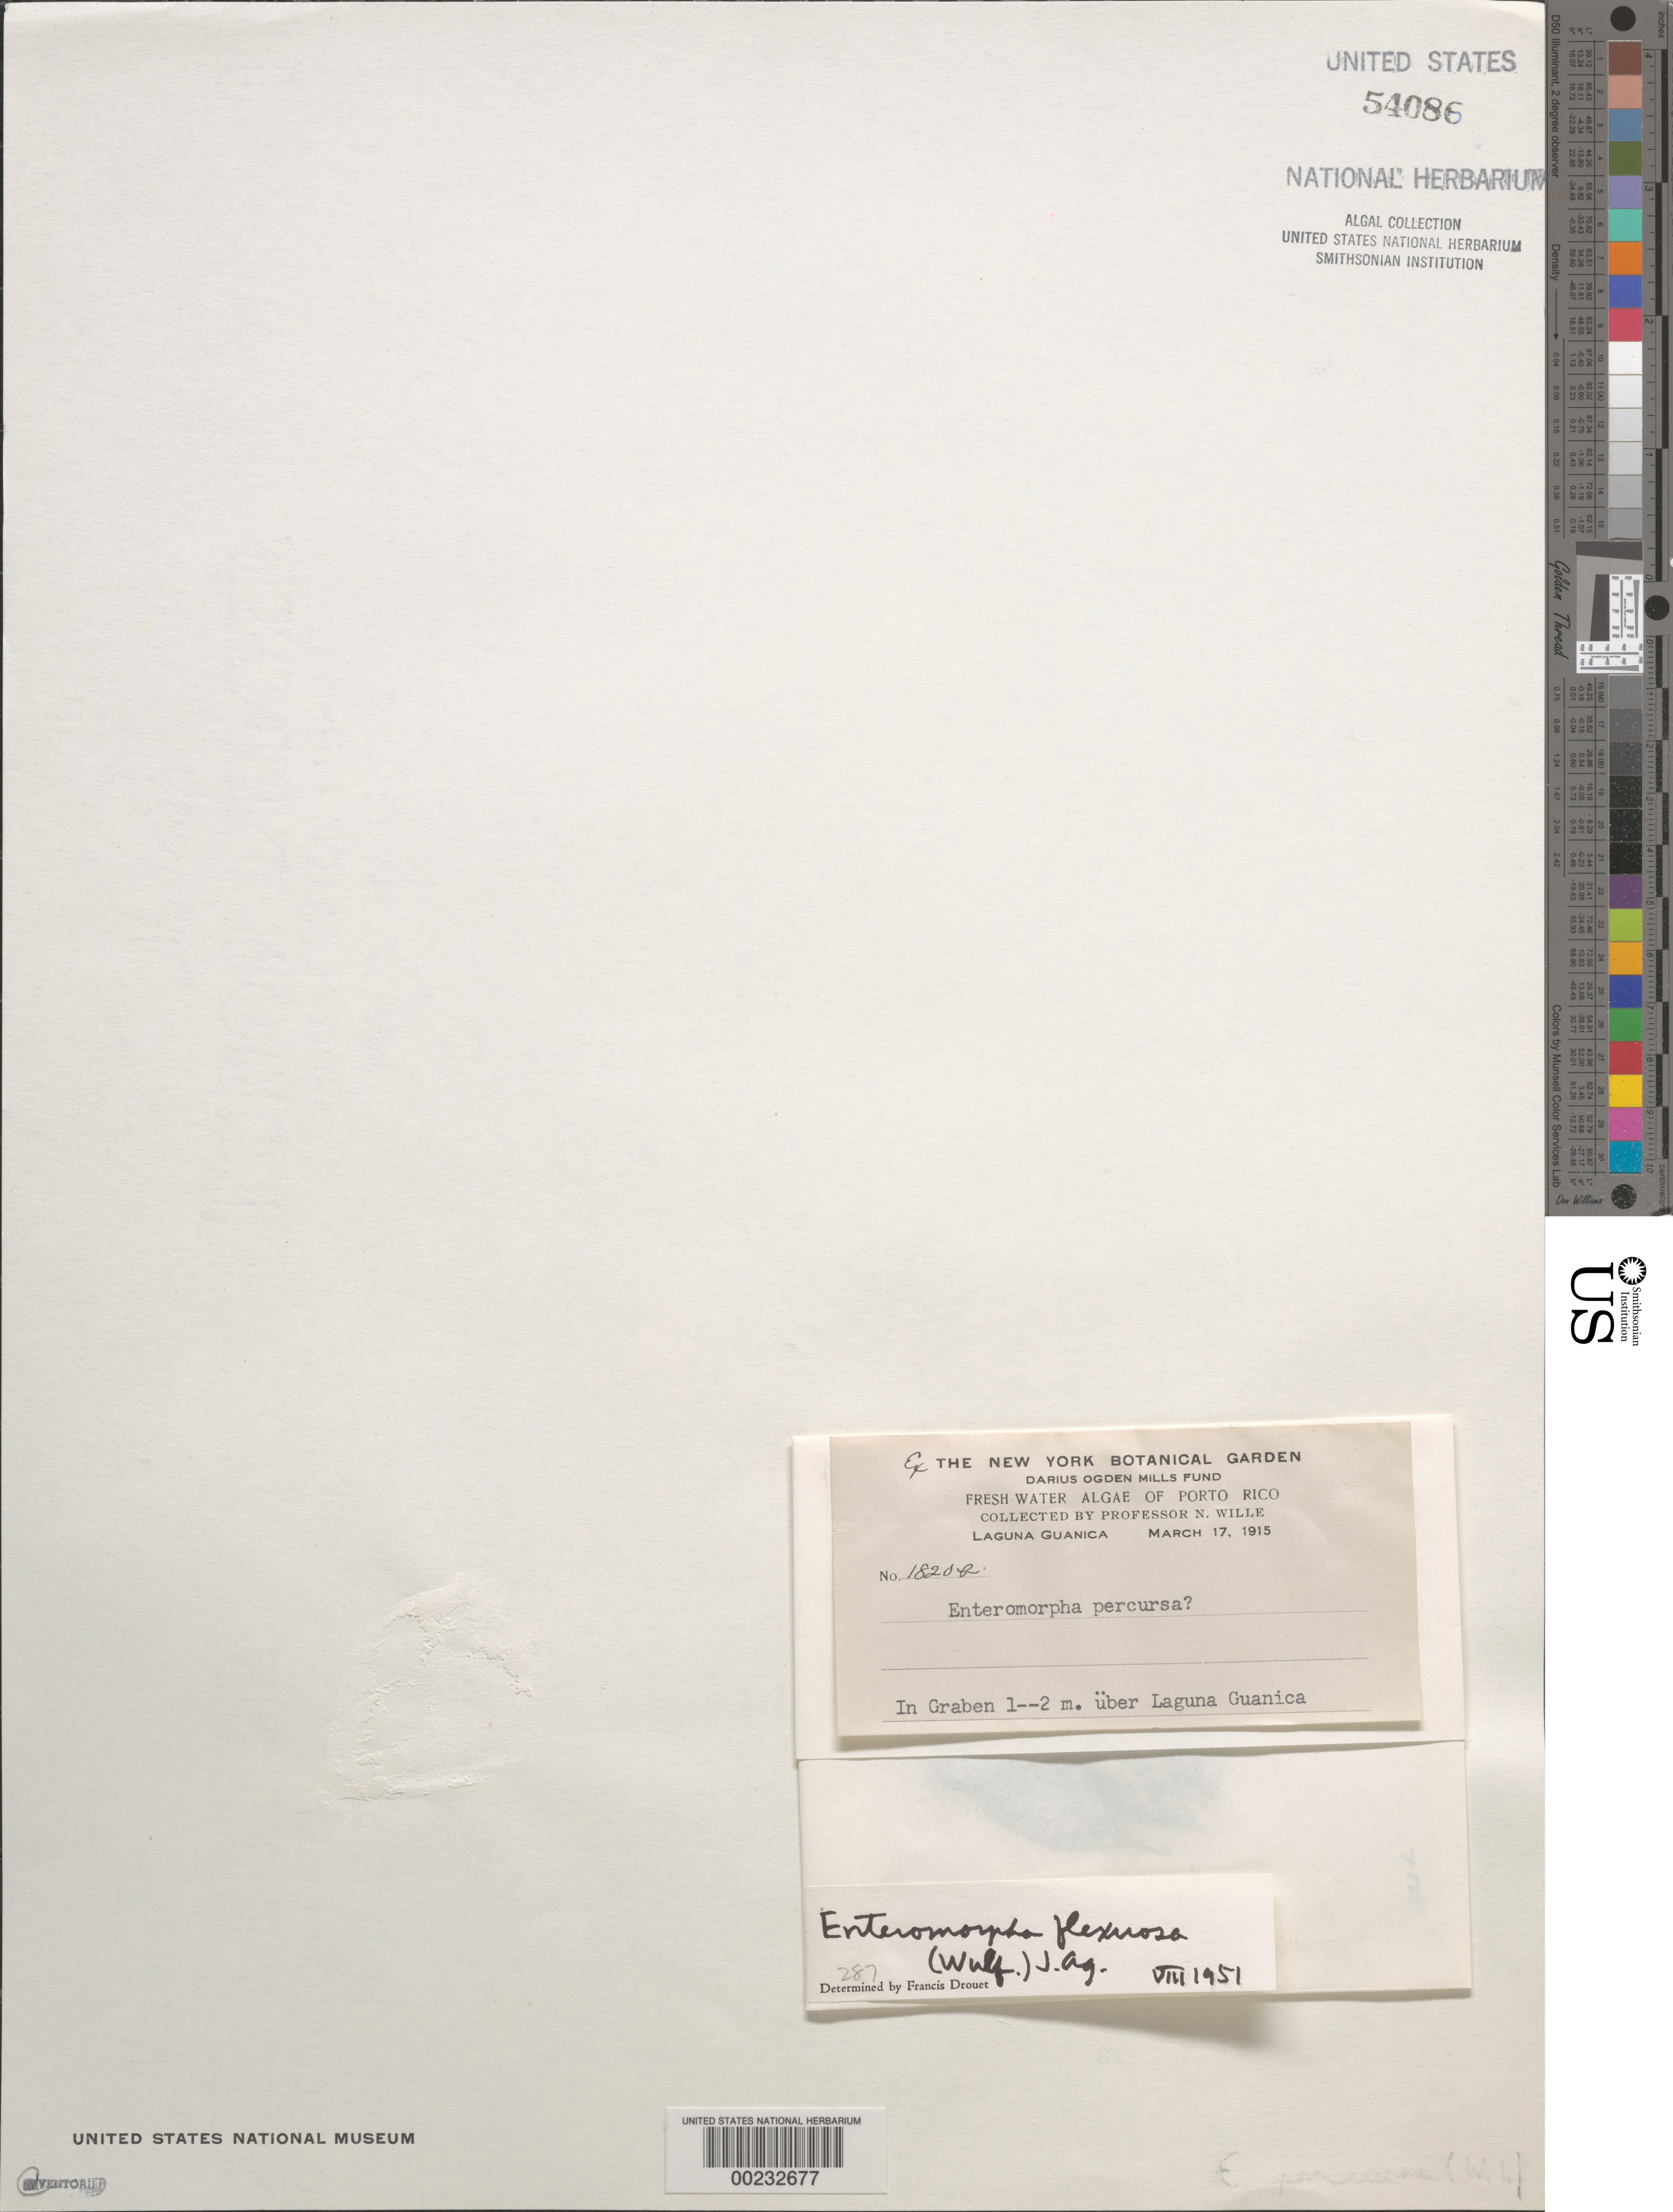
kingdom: Plantae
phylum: Chlorophyta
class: Ulvophyceae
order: Ulvales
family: Ulvaceae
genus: Ulva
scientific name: Ulva flexuosa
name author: Wulfen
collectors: N. Wille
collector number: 1820b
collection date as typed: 17 Mar 1915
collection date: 1915-03-17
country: Puerto Rico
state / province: Guanica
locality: Laguna guanica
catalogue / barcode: US 54086